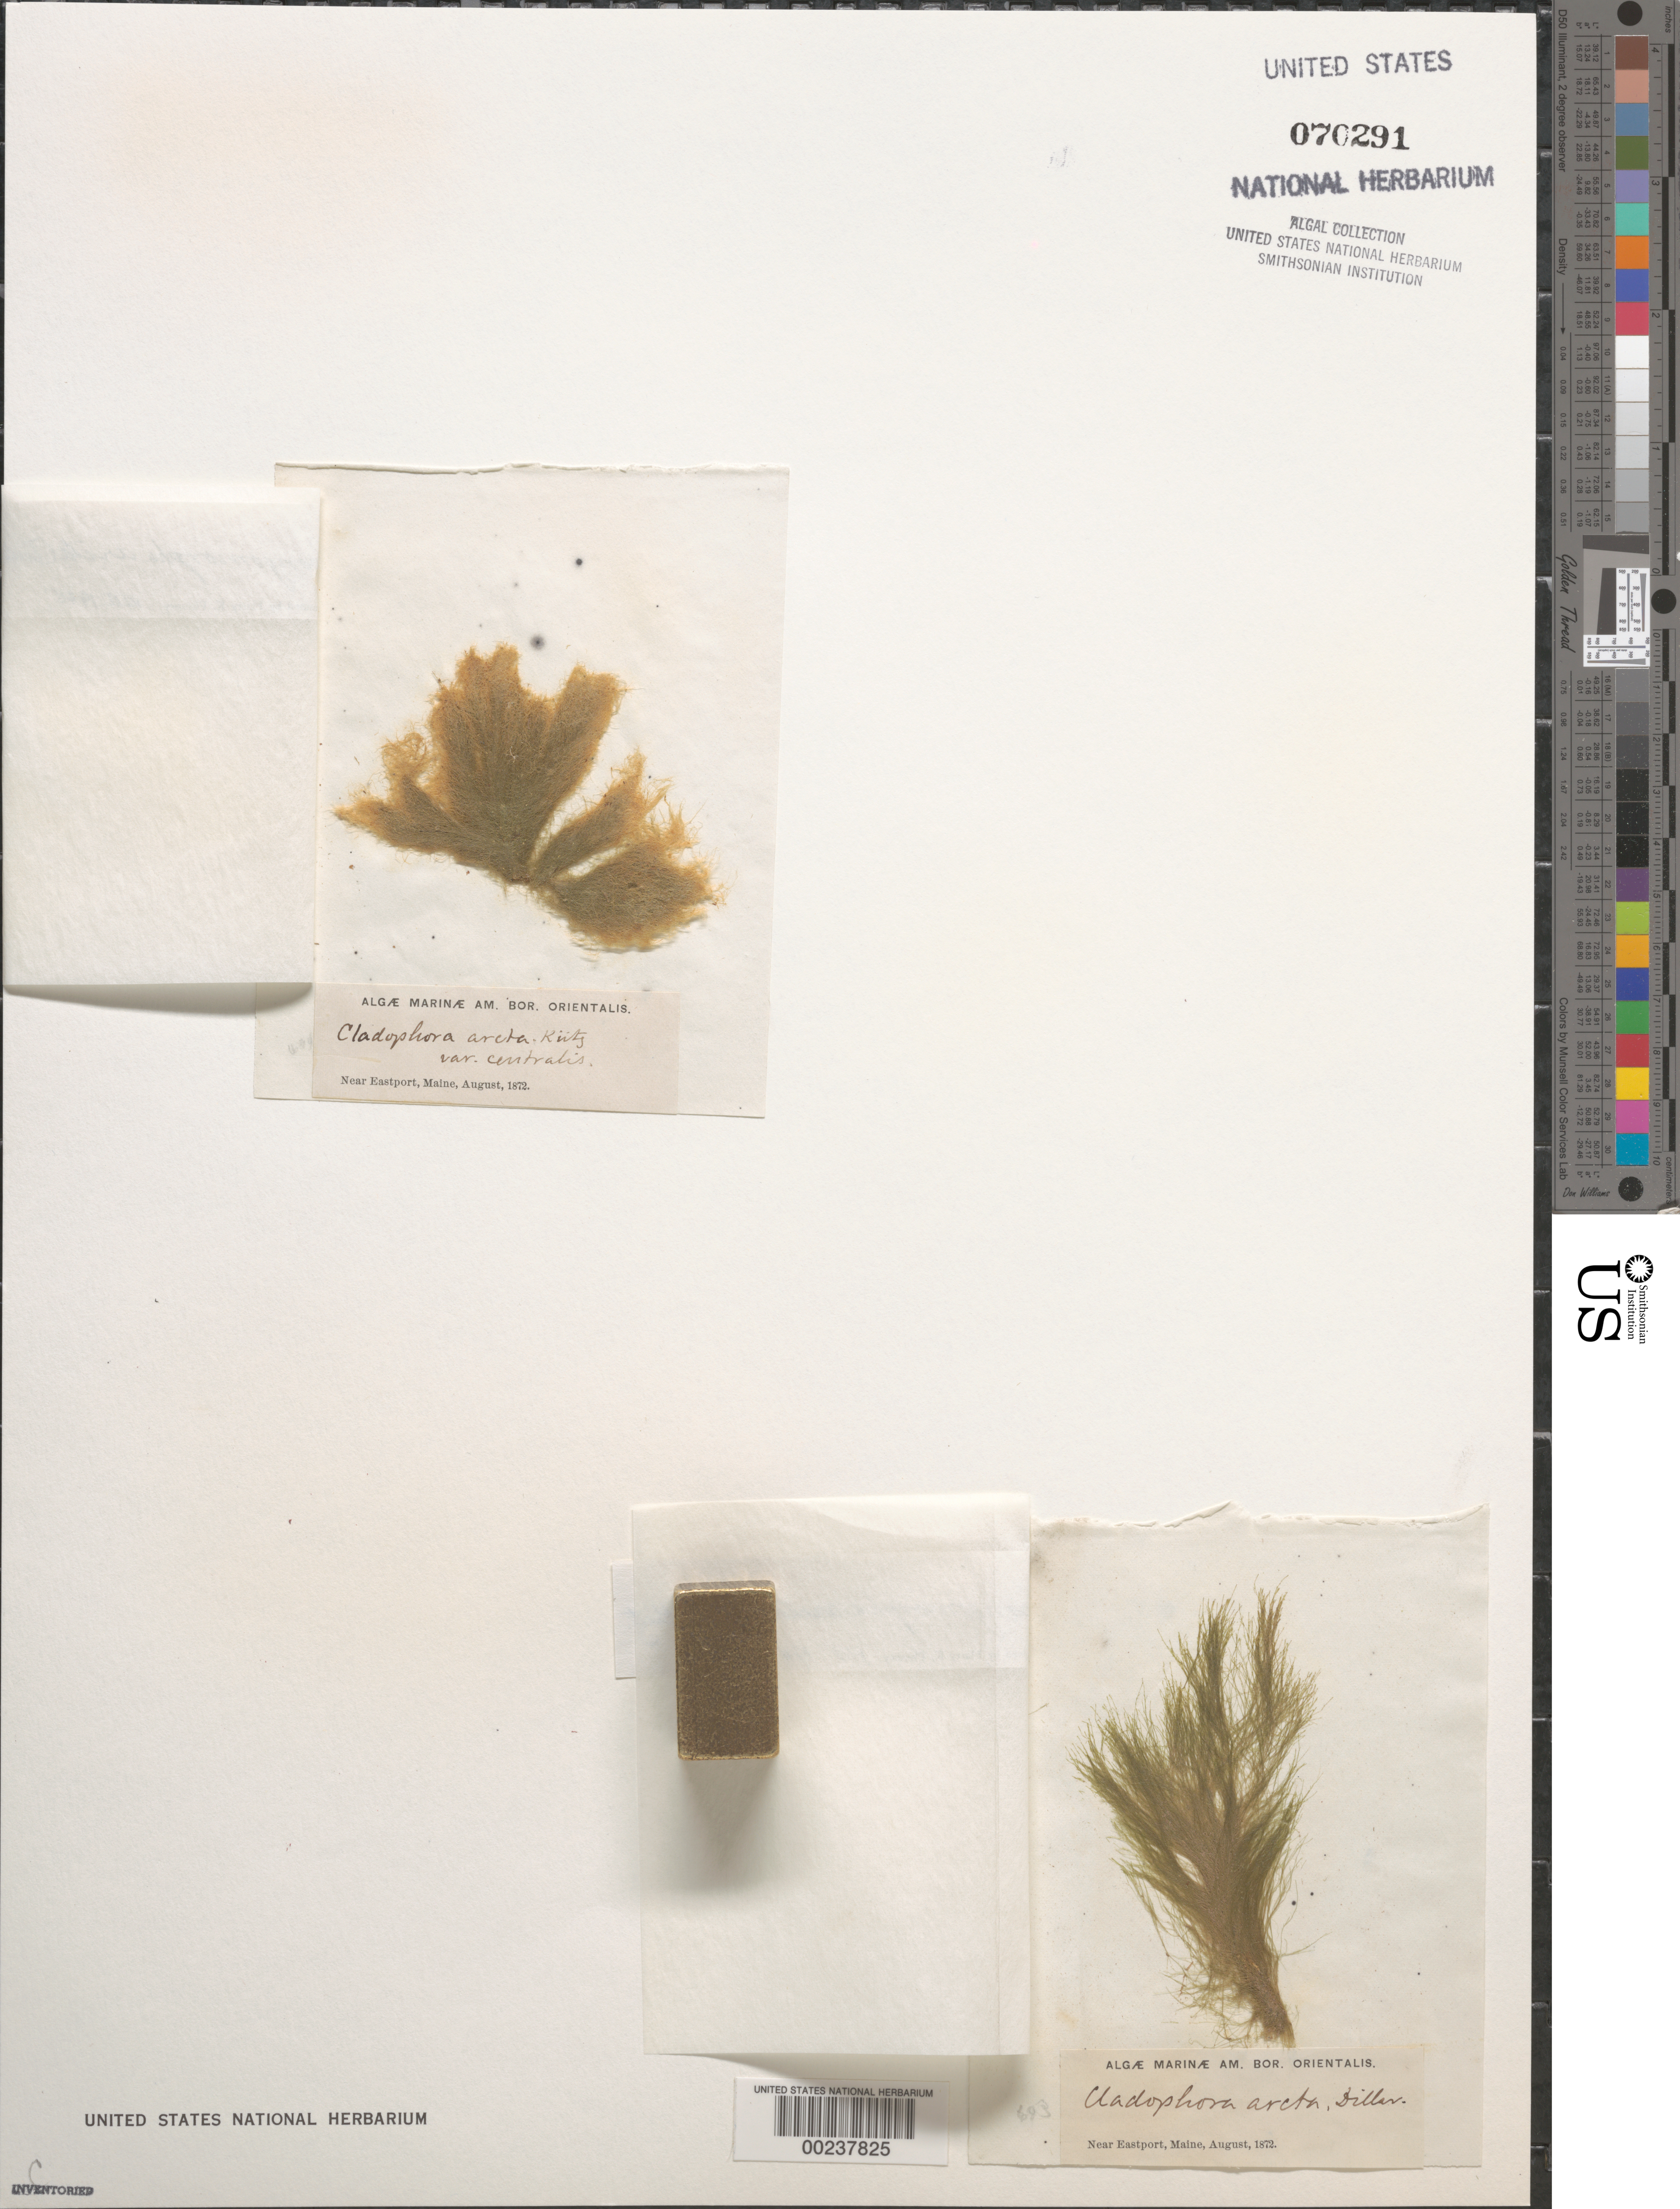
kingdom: Plantae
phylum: Chlorophyta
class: Ulvophyceae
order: Ulotrichales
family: Ulotrichaceae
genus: Acrosiphonia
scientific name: Acrosiphonia arcta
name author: (Dillwyn) Gain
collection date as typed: Aug 1872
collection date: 1872-08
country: United States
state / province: Maine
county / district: Washington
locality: Near Eastport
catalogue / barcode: US 70291